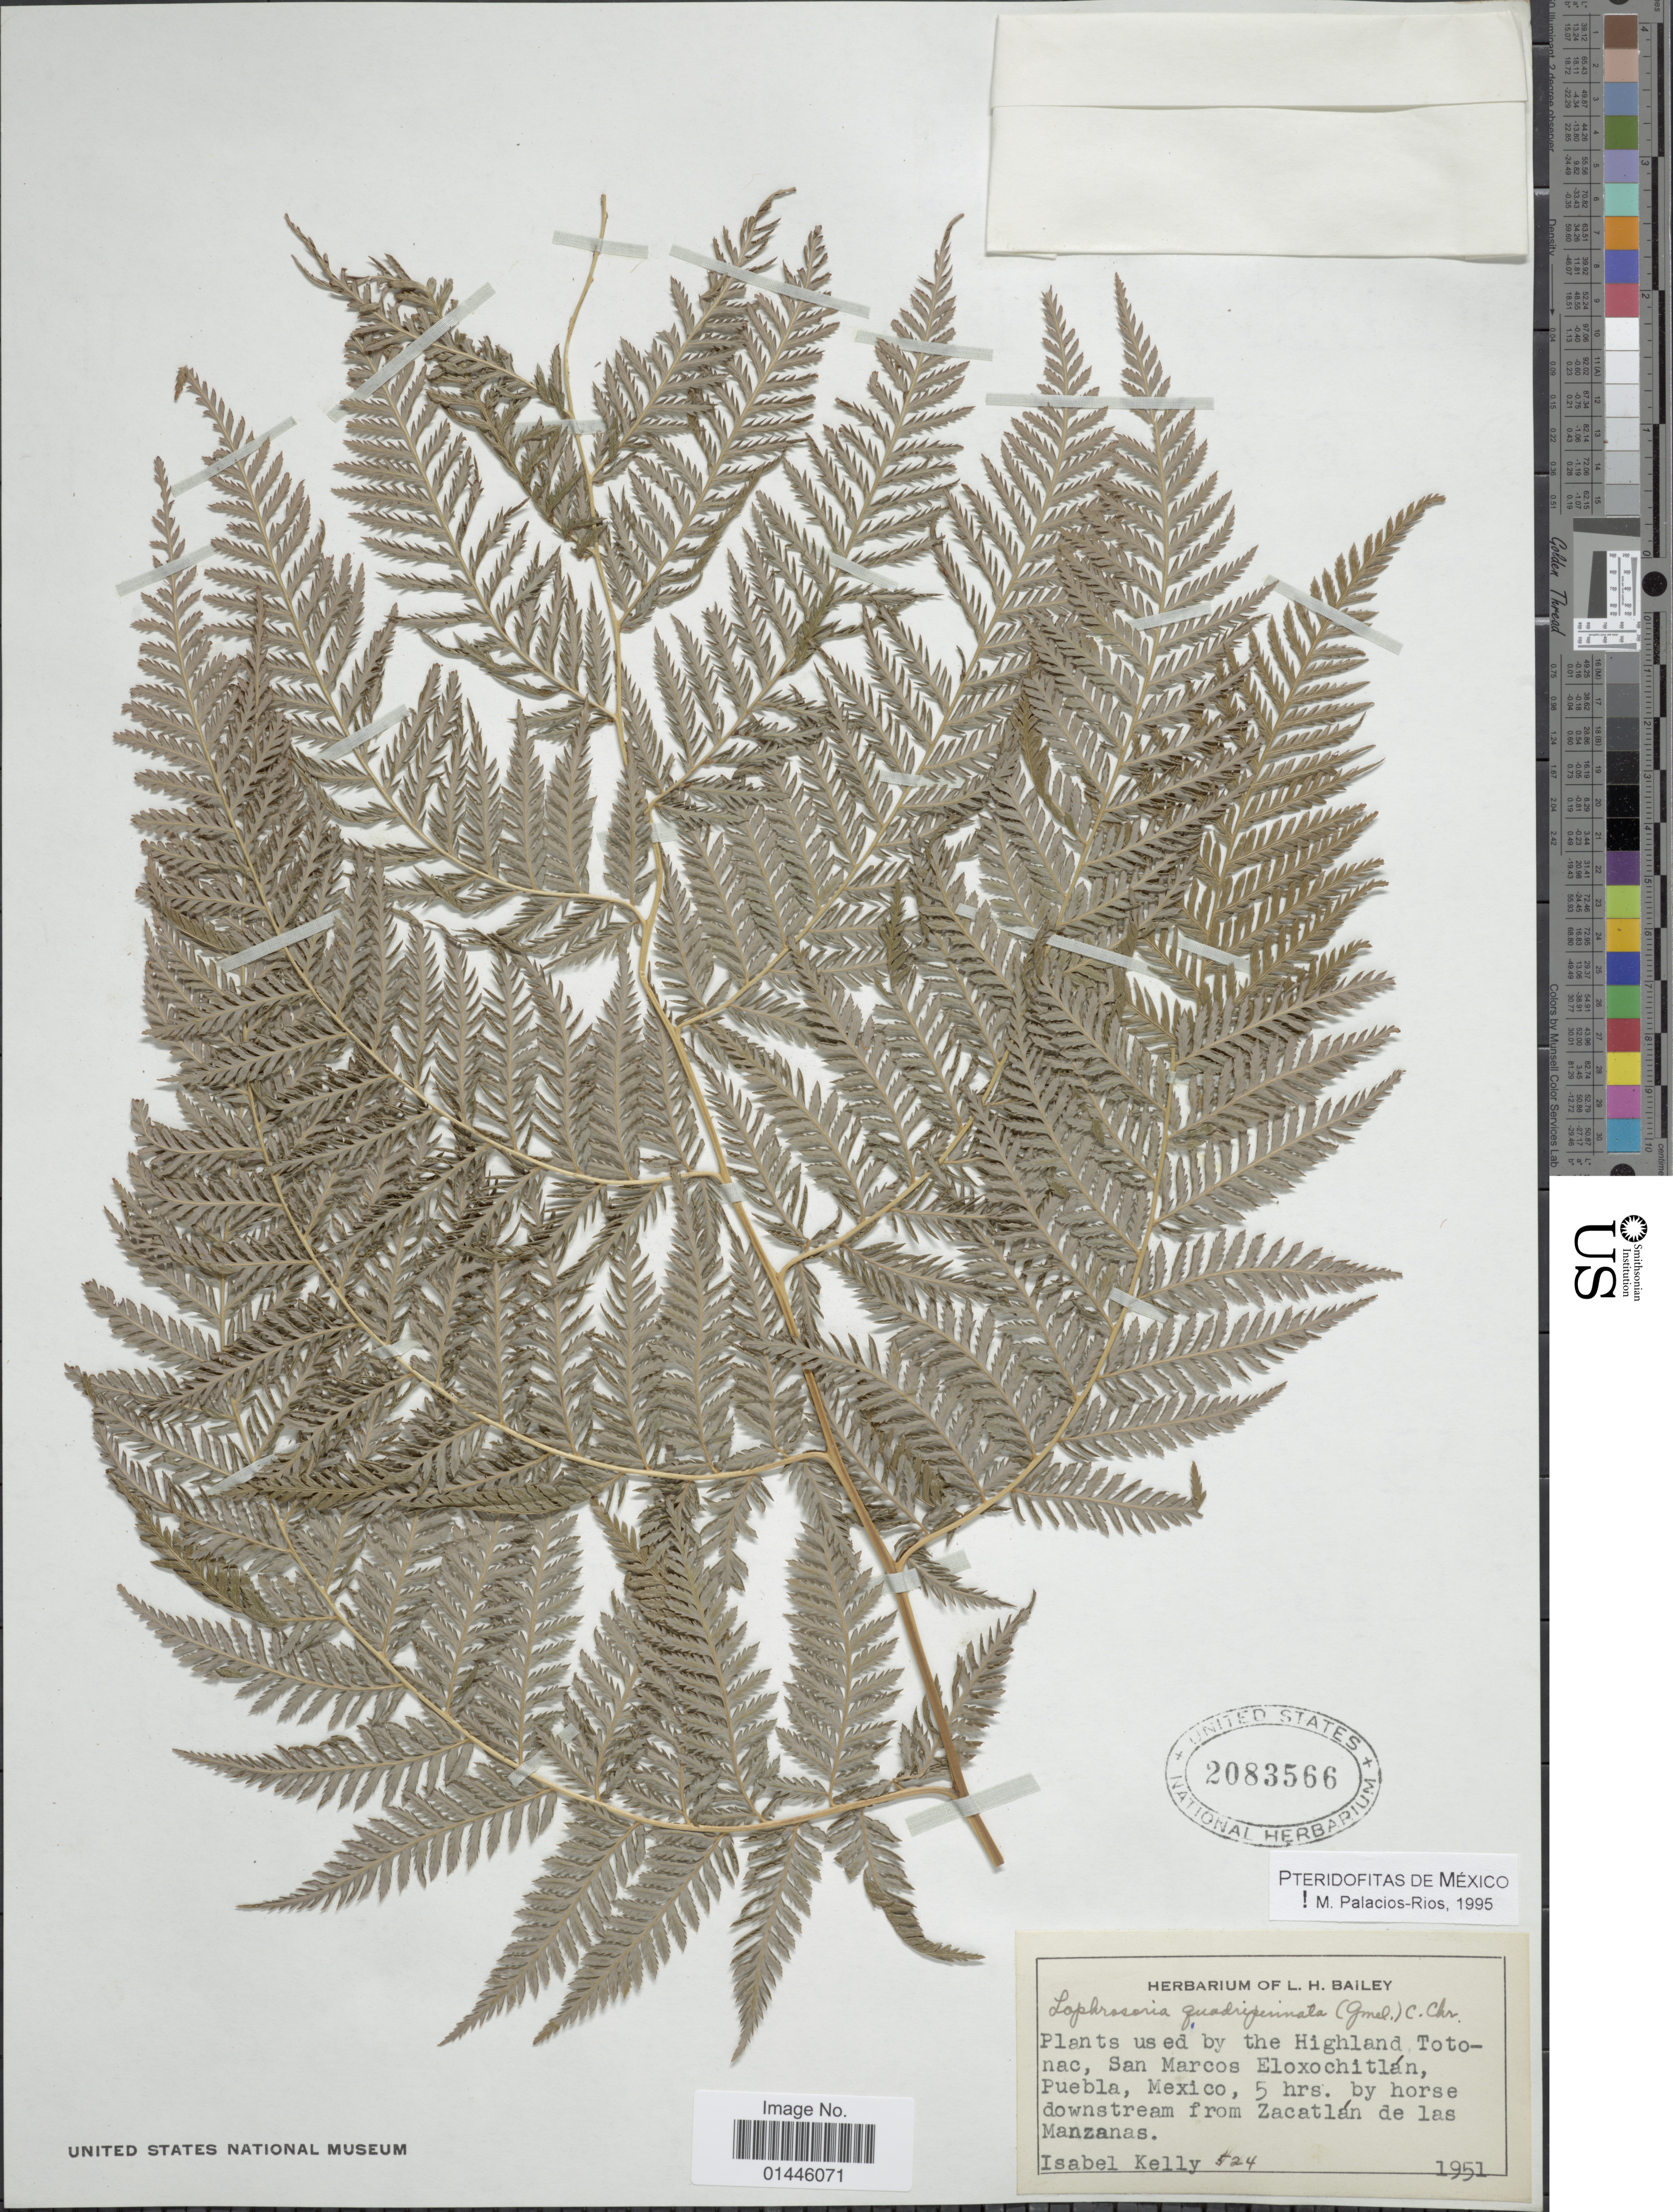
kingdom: Plantae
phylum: Tracheophyta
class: Polypodiopsida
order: Cyatheales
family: Dicksoniaceae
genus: Lophosoria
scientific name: Lophosoria quadripinnata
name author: (J.F. Gmel.) C. Chr.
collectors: I. Kelly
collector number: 524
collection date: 1951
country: Mexico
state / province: Puebla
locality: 5 hrs. by horse downstream from Zacatlan de las Manzanas.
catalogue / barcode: US 2083566